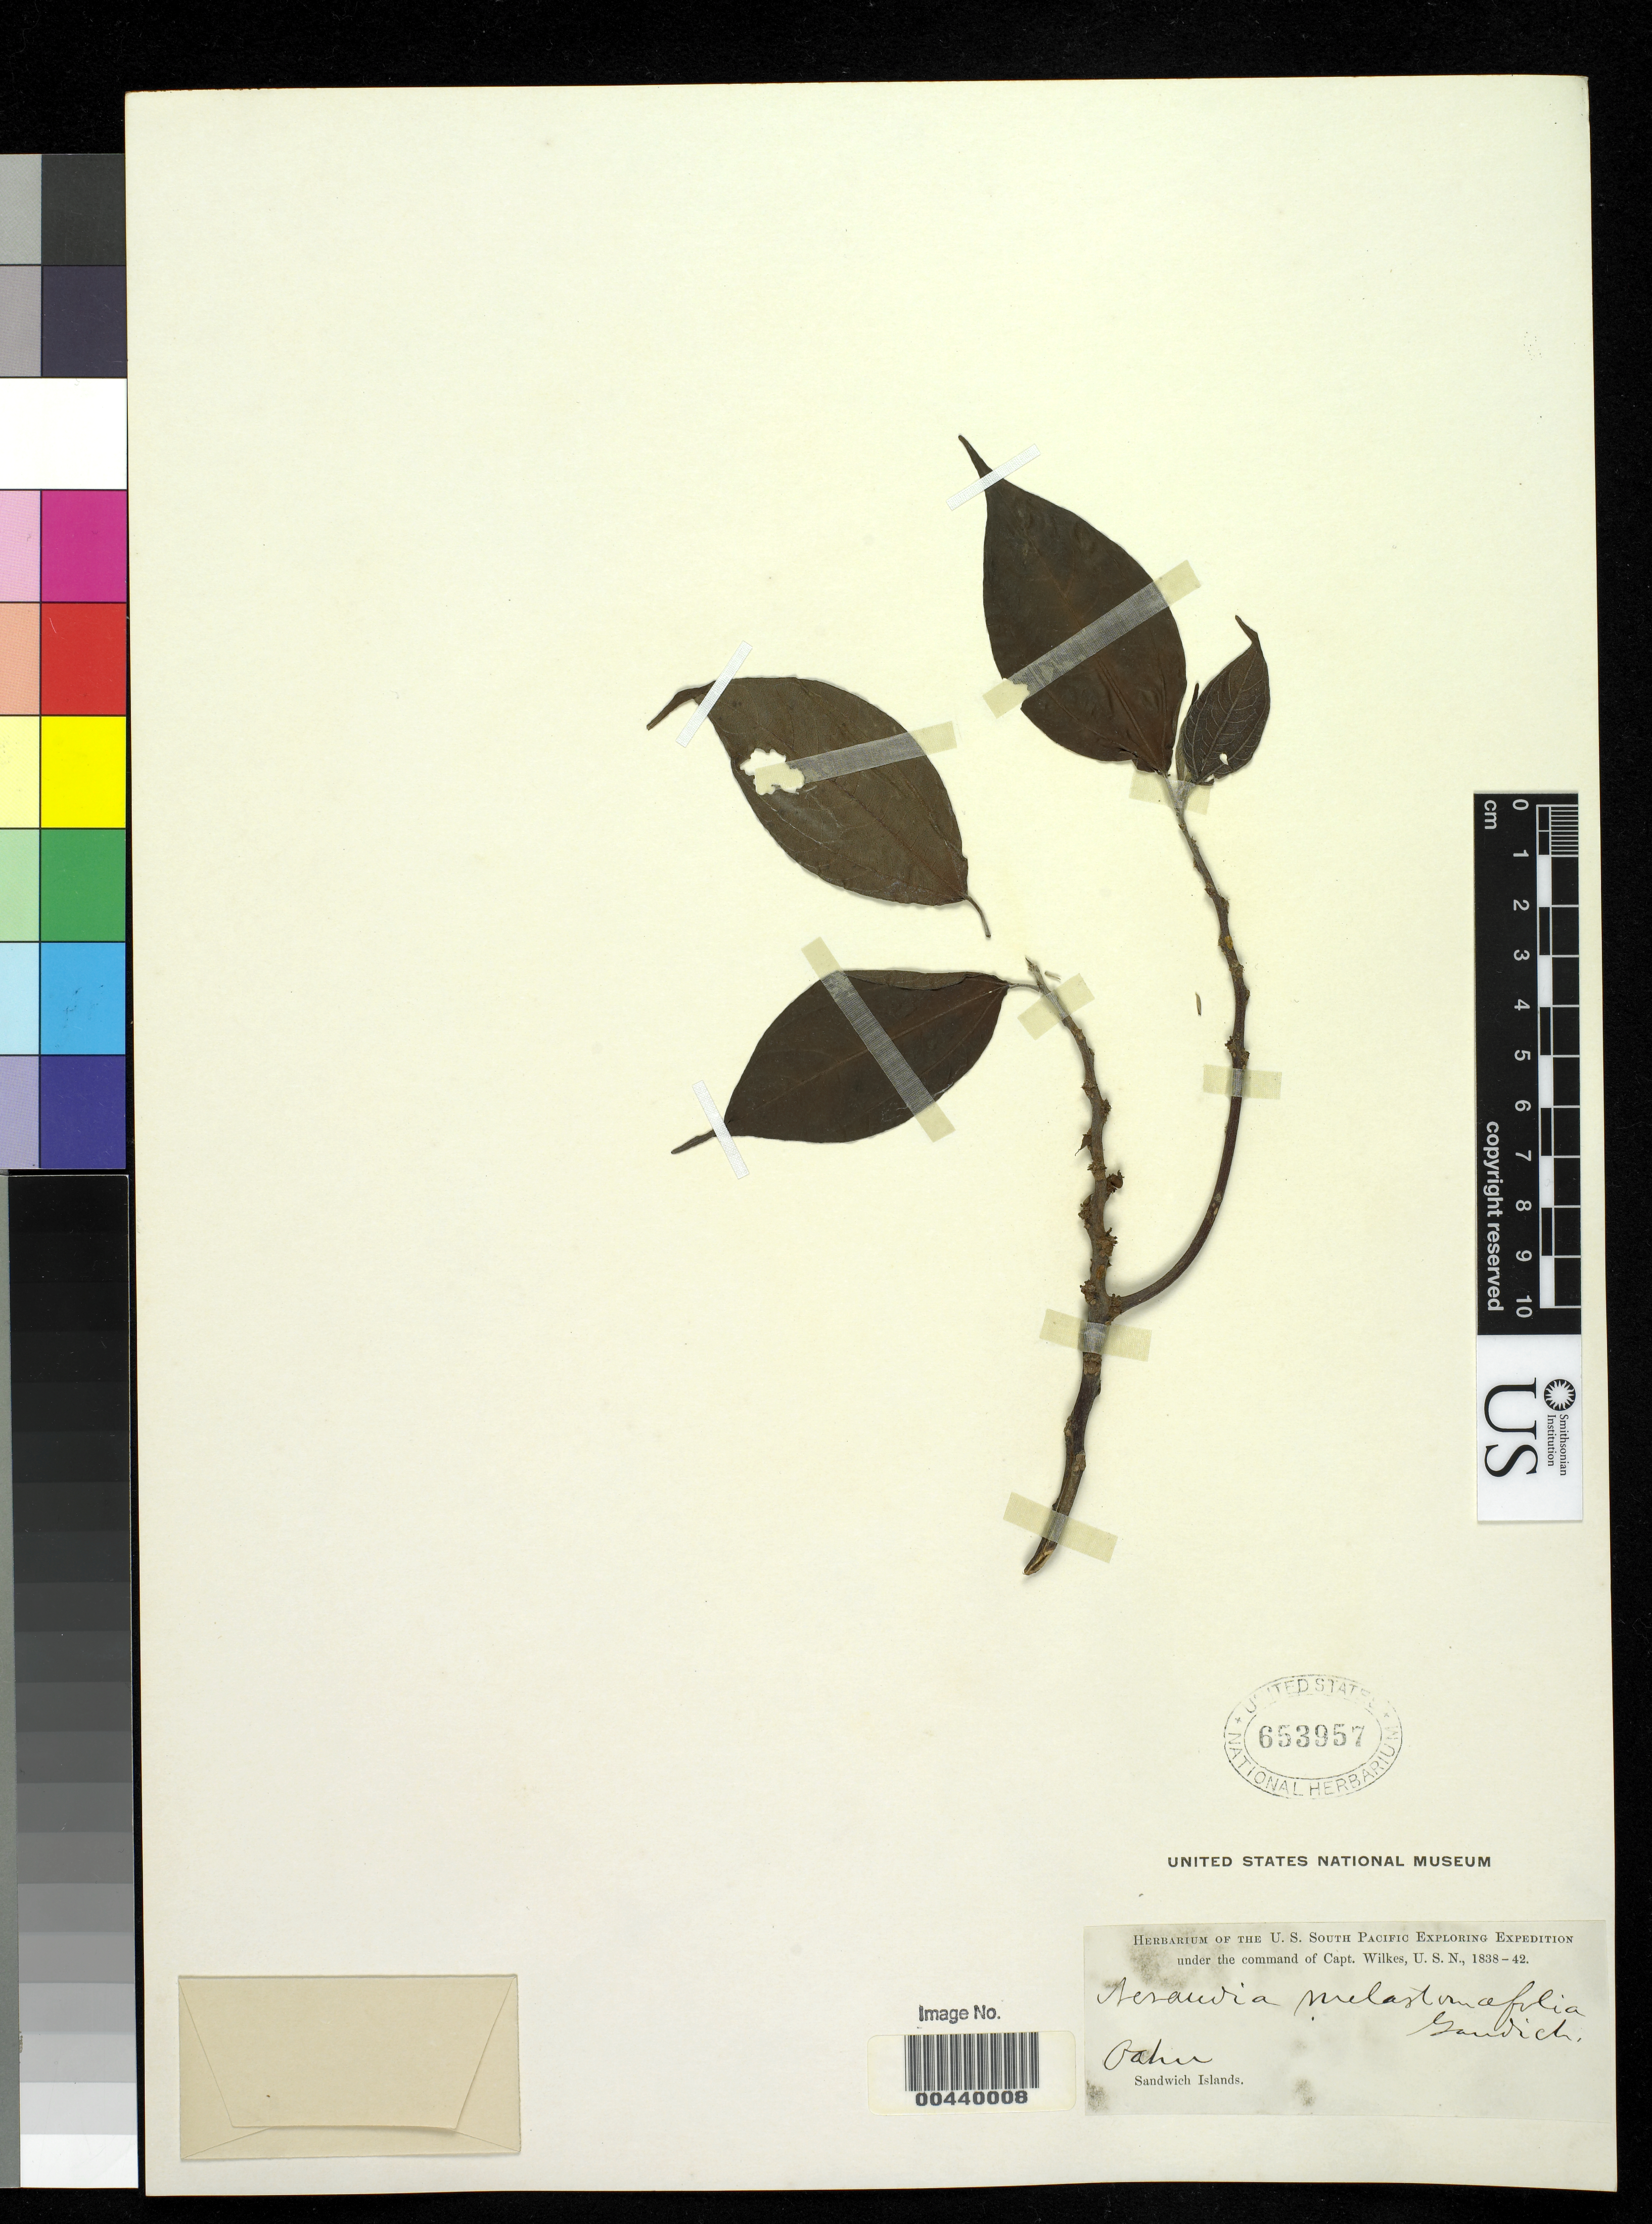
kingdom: Plantae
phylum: Tracheophyta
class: Magnoliopsida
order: Rosales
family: Urticaceae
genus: Neraudia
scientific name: Neraudia melastomifolia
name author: Gaudich.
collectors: Wilkes Explor. Exped.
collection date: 1838/1842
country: United States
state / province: Hawaii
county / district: Honolulu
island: Oahu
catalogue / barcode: US 653957